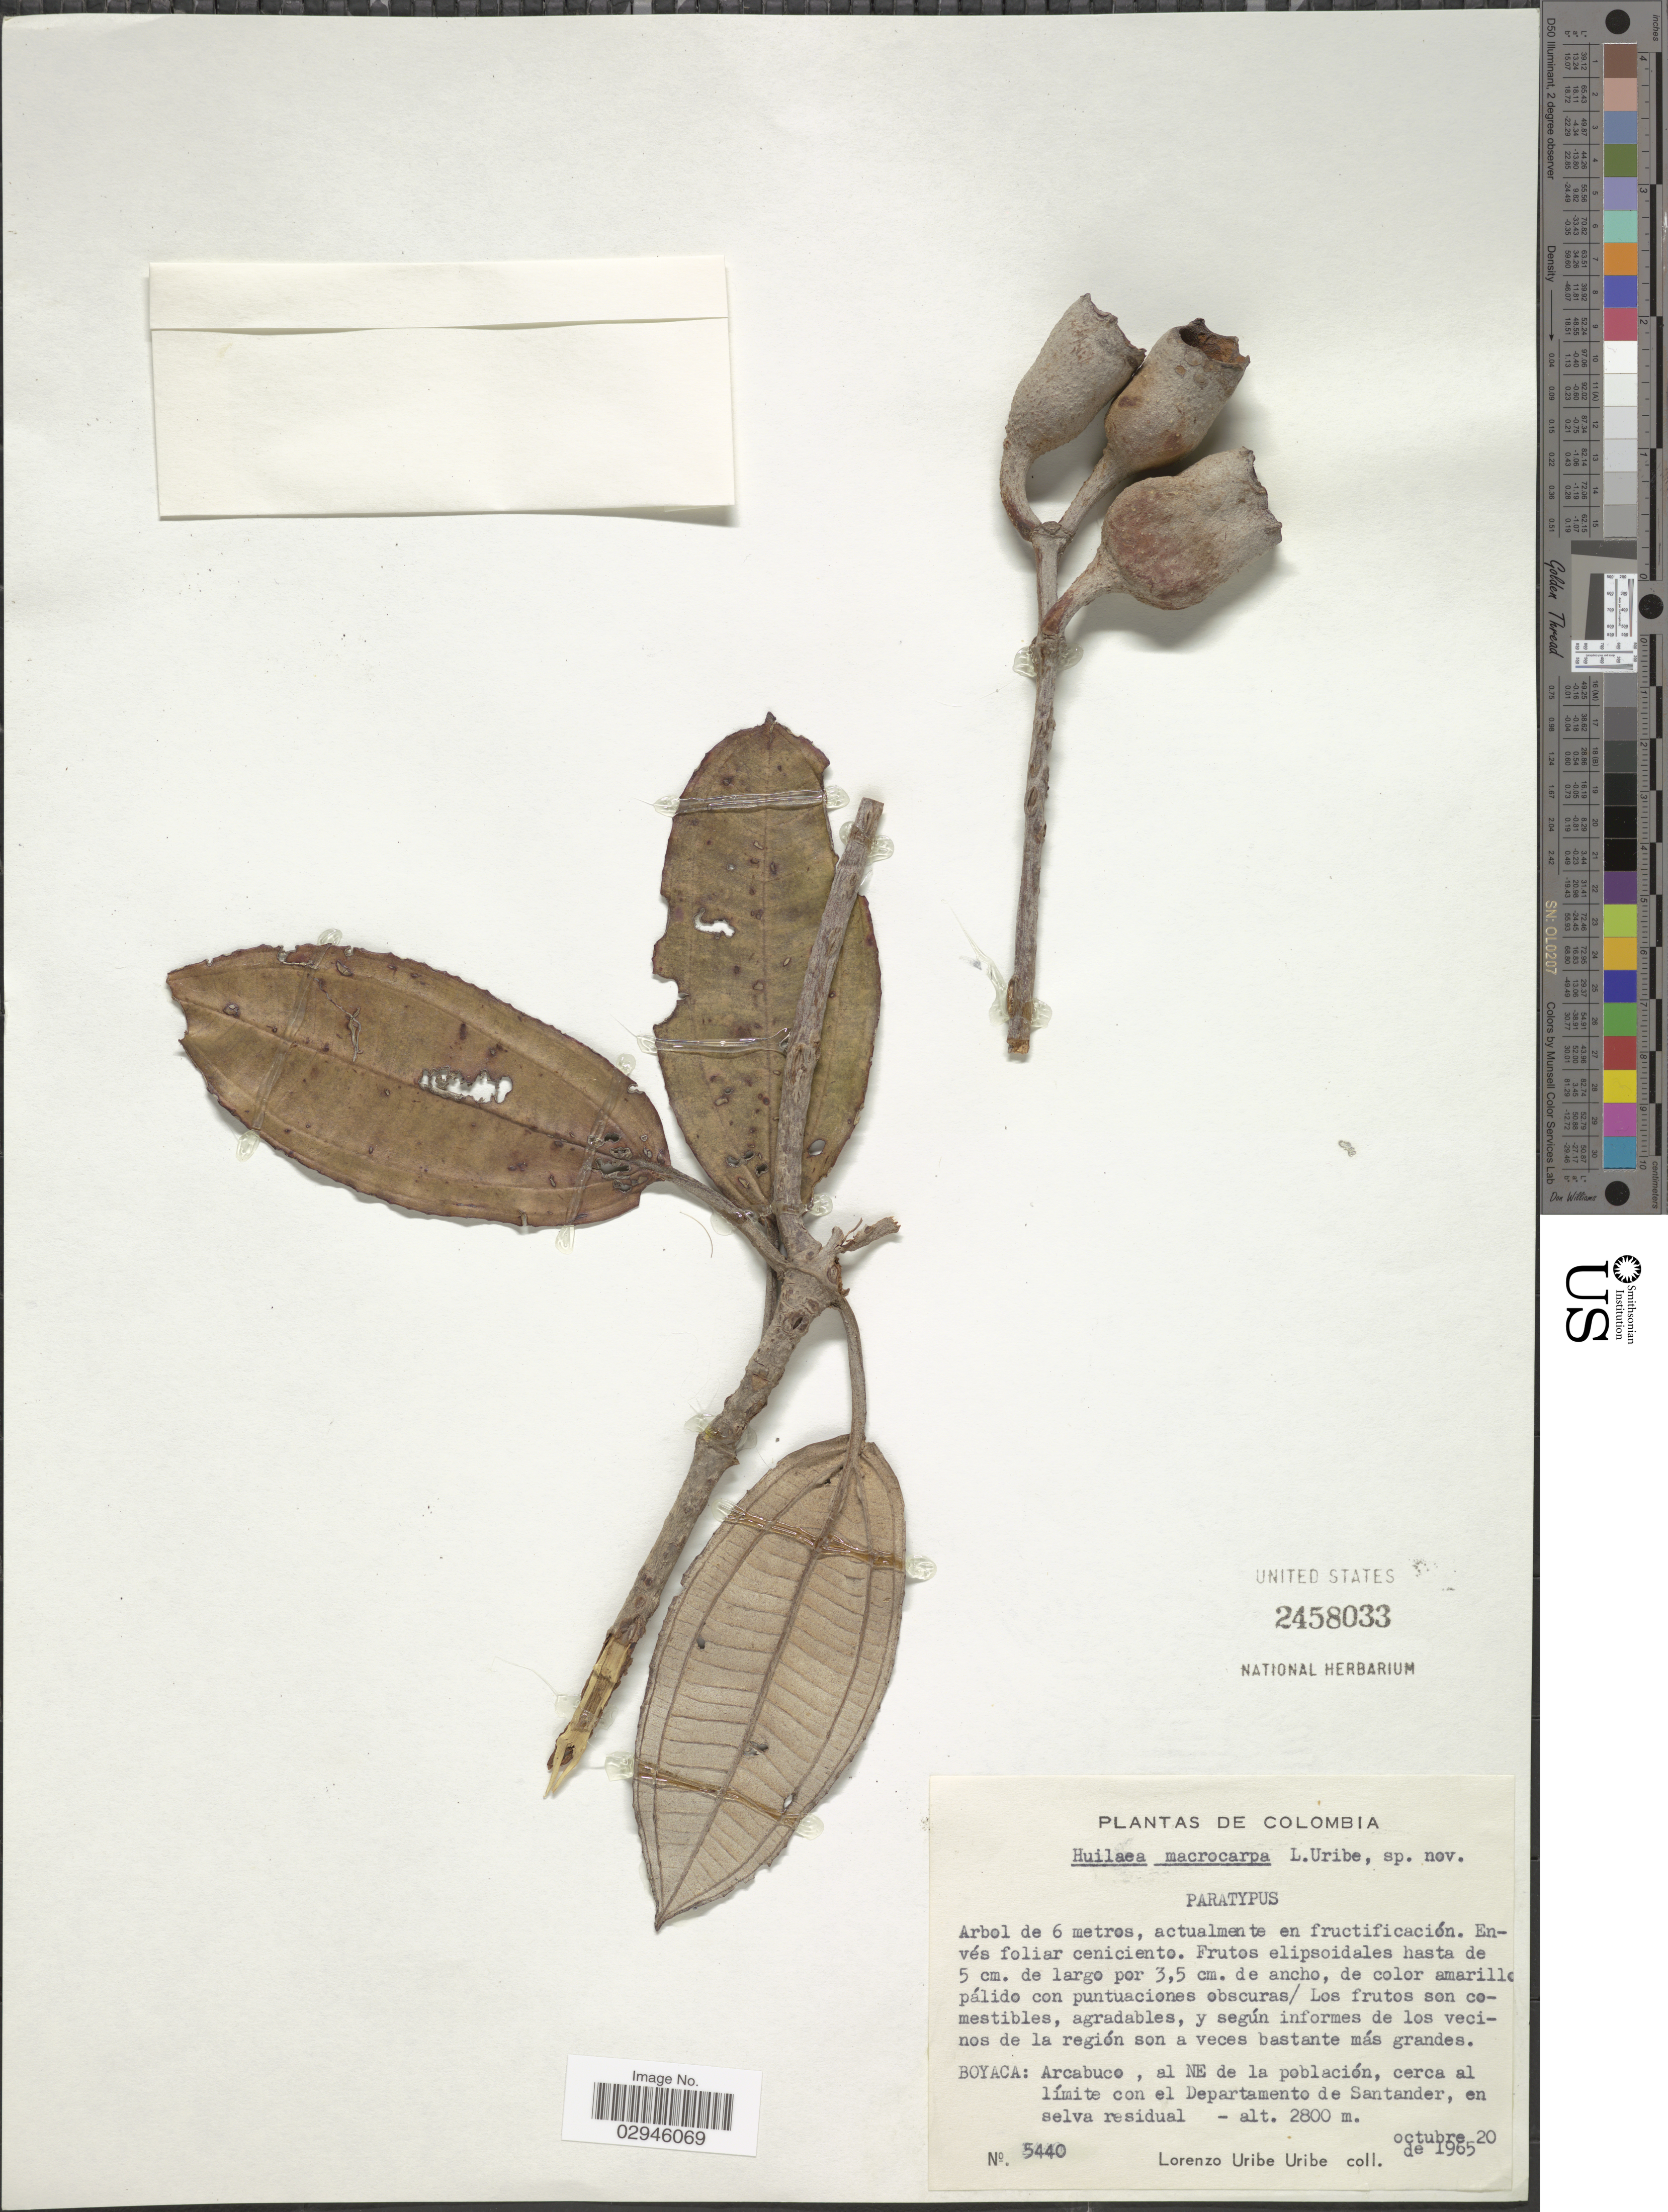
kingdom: Plantae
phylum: Tracheophyta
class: Magnoliopsida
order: Myrtales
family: Melastomataceae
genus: Chalybea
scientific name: Chalybea macrocarpa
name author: (L. Uribe) M.E. Morales & Penneys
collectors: L. Uribe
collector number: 5440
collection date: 1965-10-20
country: Colombia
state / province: Boyacá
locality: Arcabuco , al NE de la población, cerca al límite con el Departamento de Santander.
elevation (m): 2800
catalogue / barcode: US 2458033